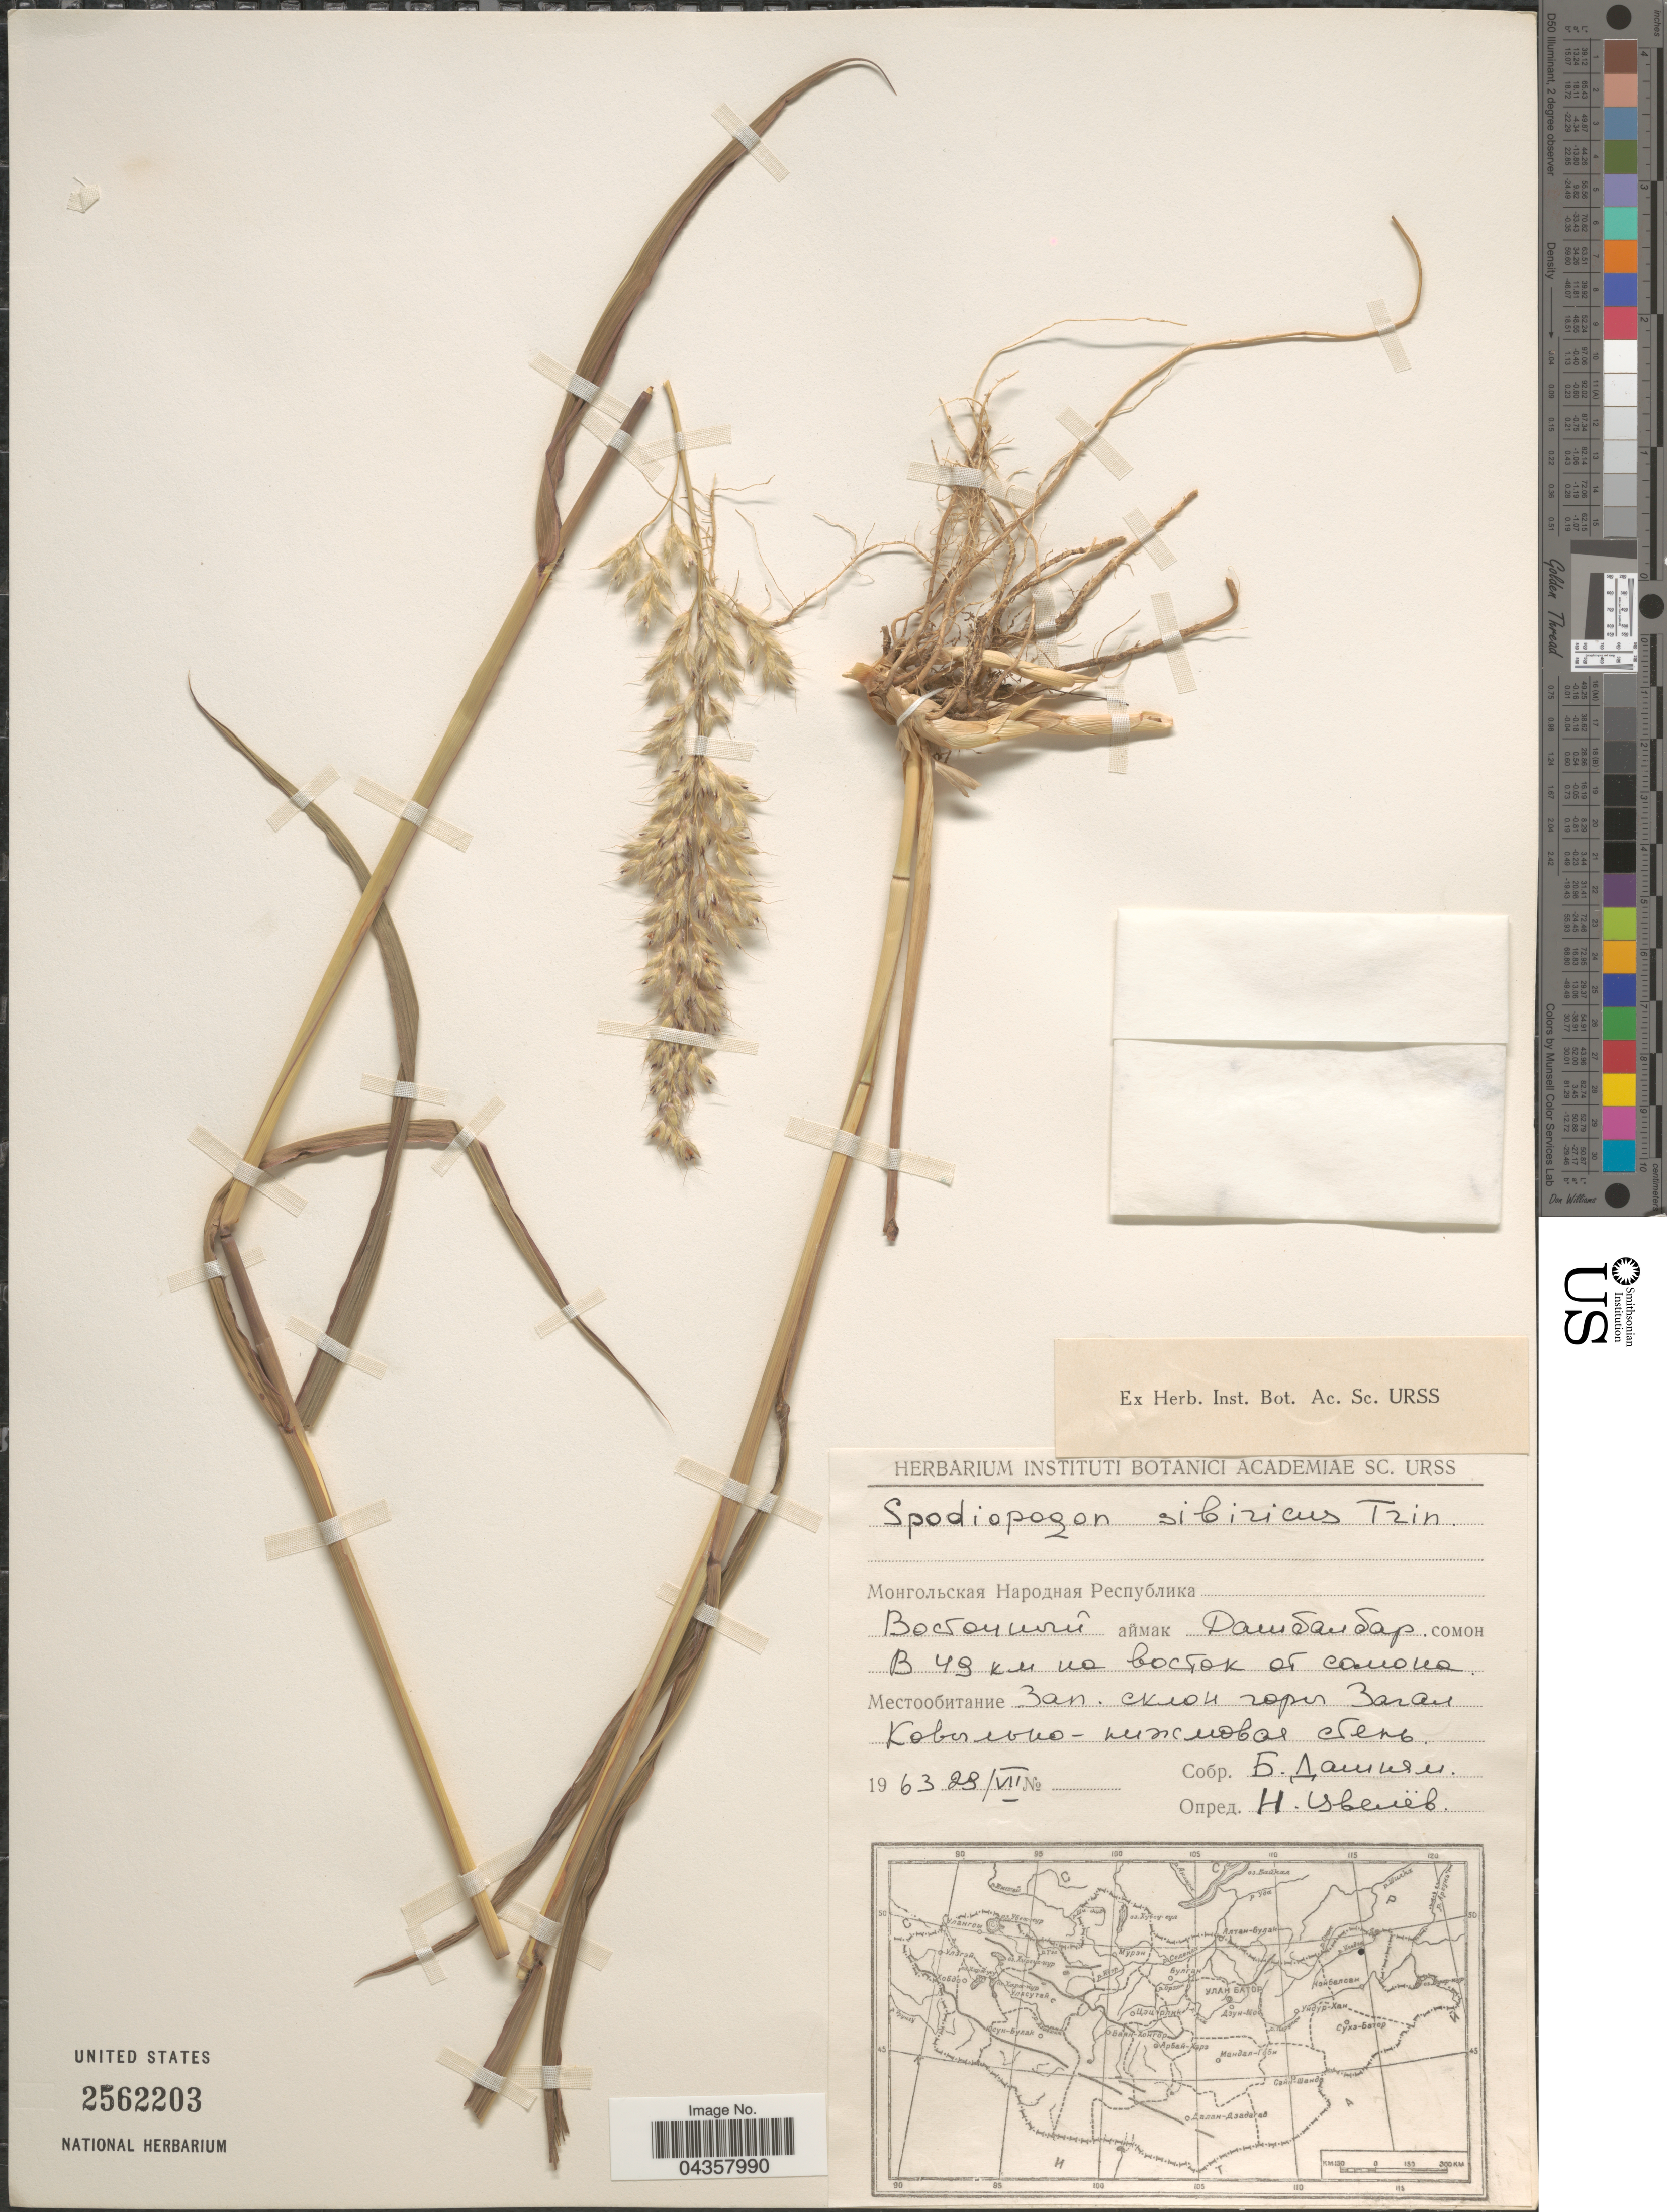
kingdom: Plantae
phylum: Tracheophyta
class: Liliopsida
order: Poales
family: Poaceae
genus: Spodiopogon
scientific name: Spodiopogon sibiricus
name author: Trin.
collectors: B. Dashnyam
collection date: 1963-07-29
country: Mongolia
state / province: Dornod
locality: Dashbalbar District, western slope of Zagal Mt.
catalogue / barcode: US 2562203